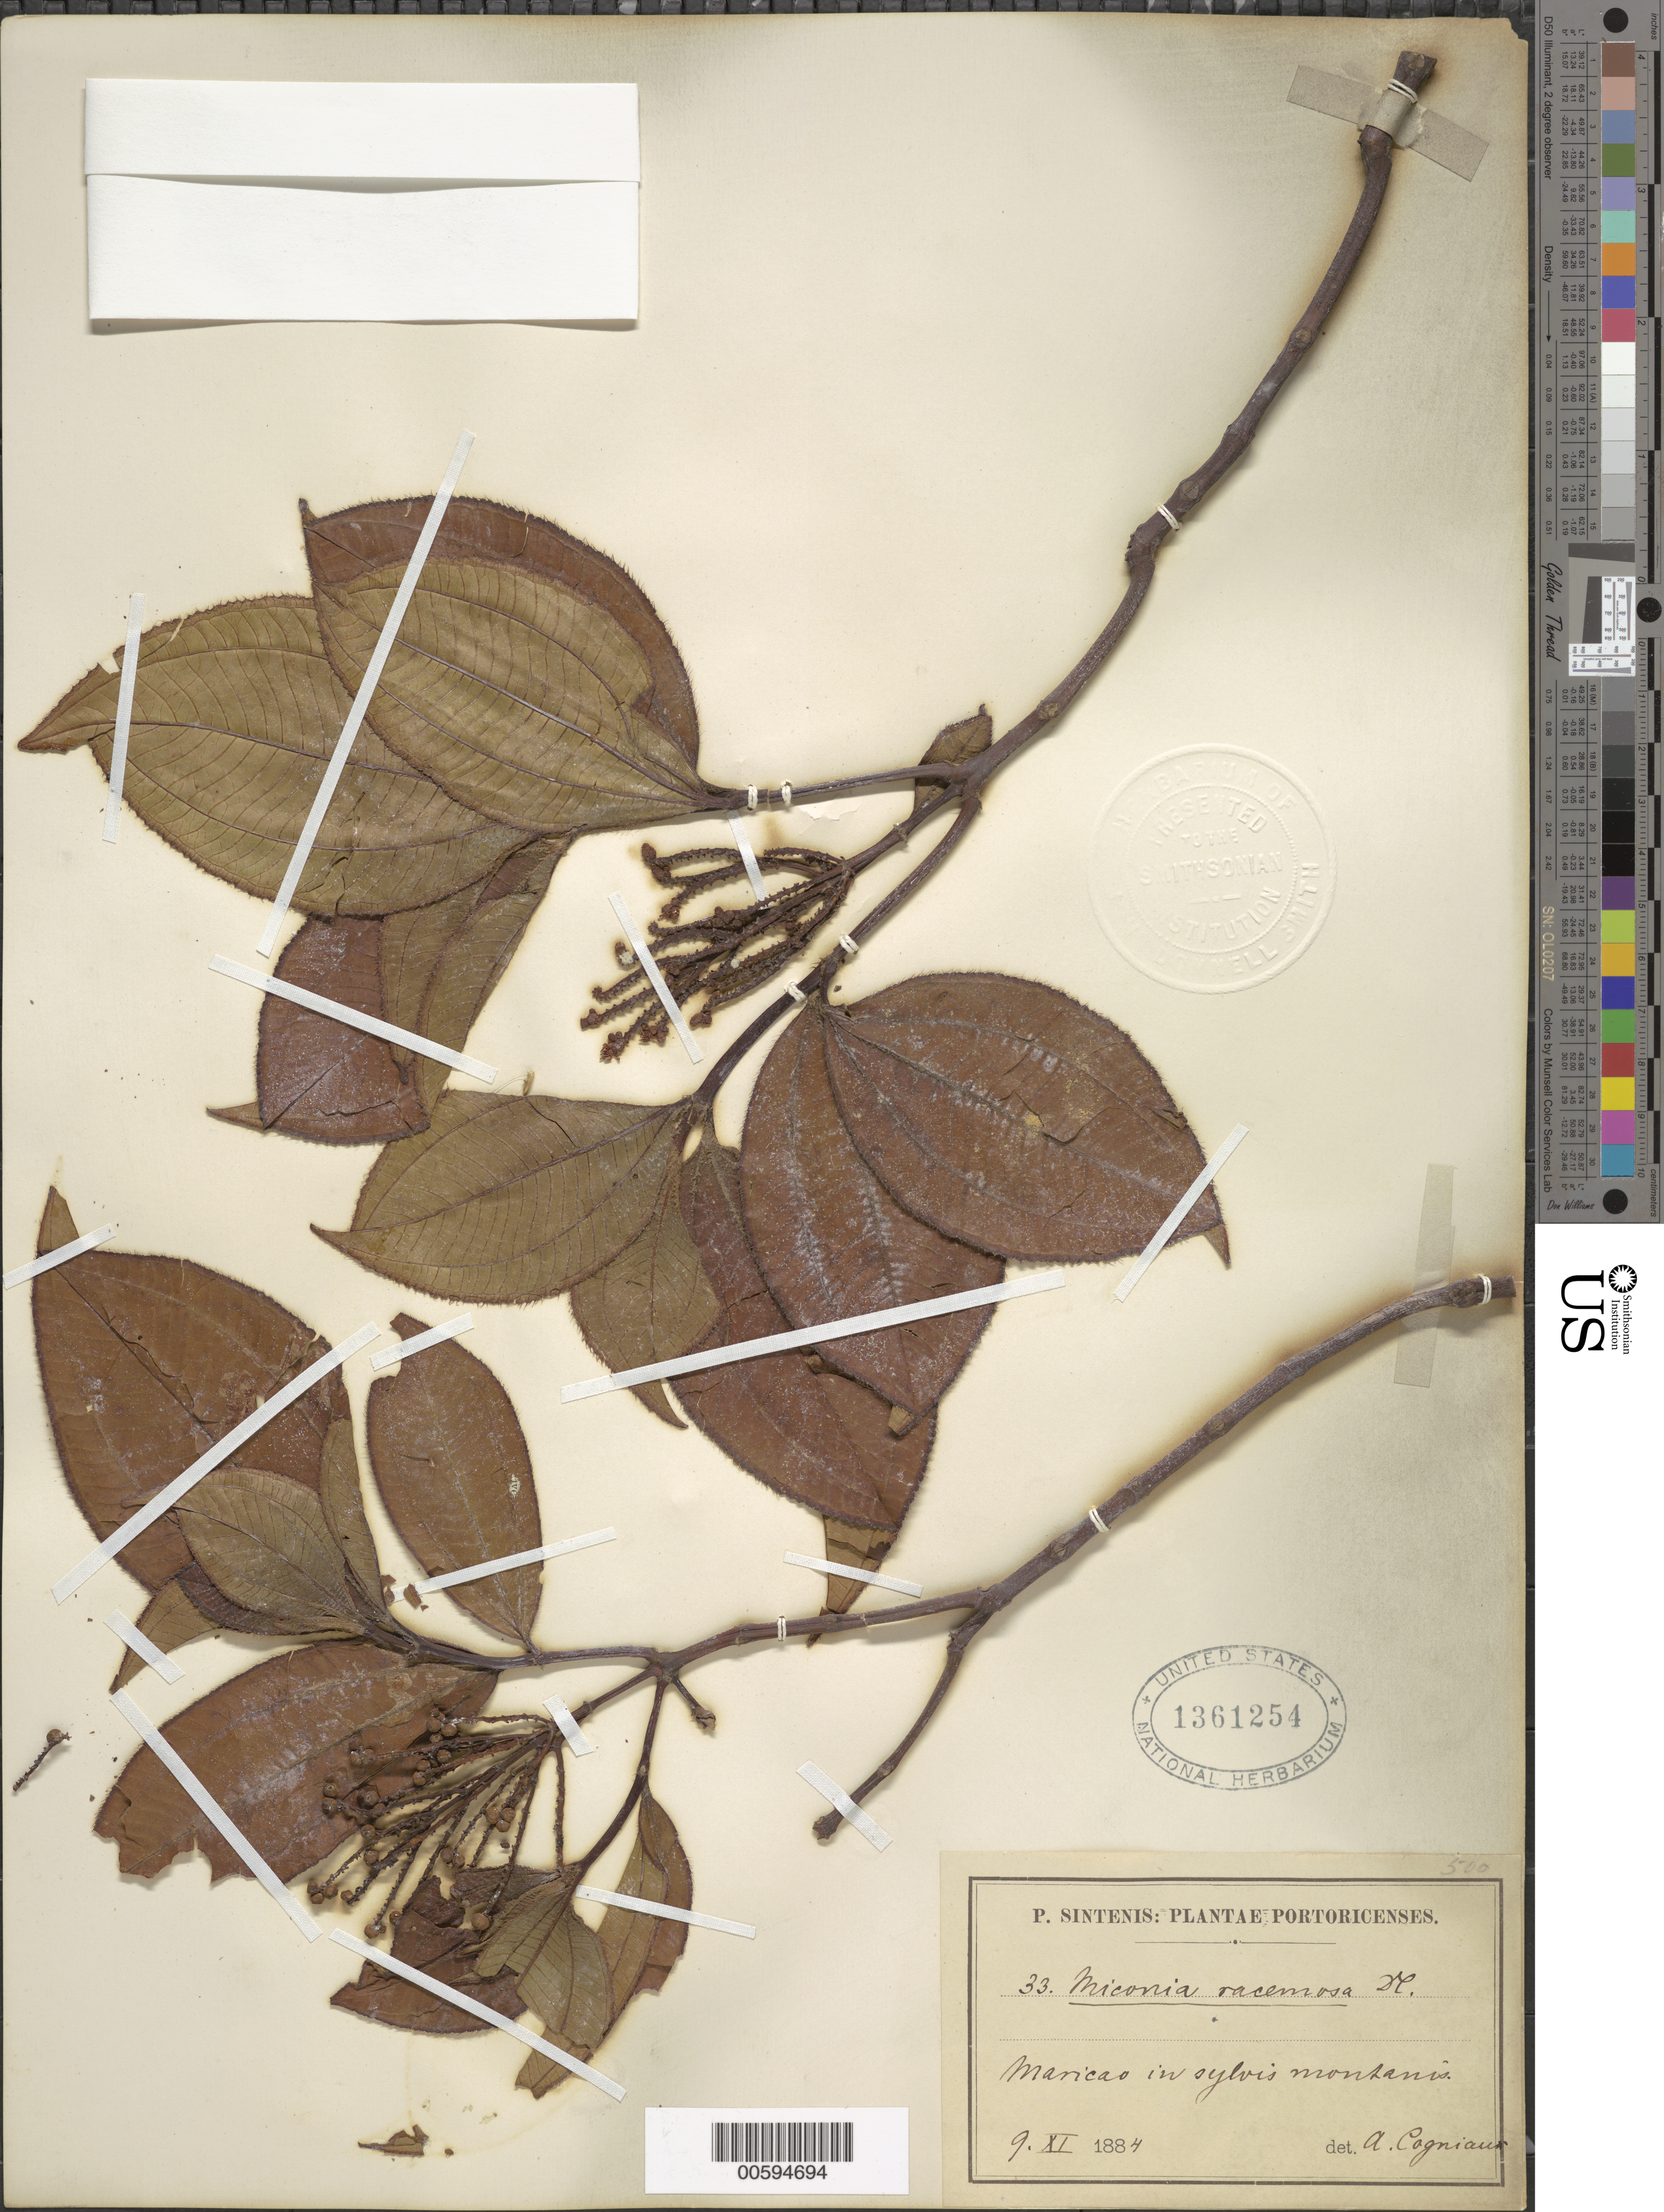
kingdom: Plantae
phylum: Tracheophyta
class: Magnoliopsida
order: Myrtales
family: Melastomataceae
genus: Miconia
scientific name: Miconia racemosa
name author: (Aubl.) DC.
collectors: P. Sintenis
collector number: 33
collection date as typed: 09 Nov 1884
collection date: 1884-11-09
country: Puerto Rico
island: Greater Antilles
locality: Maricao, in sylvis montanis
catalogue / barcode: US 1361254